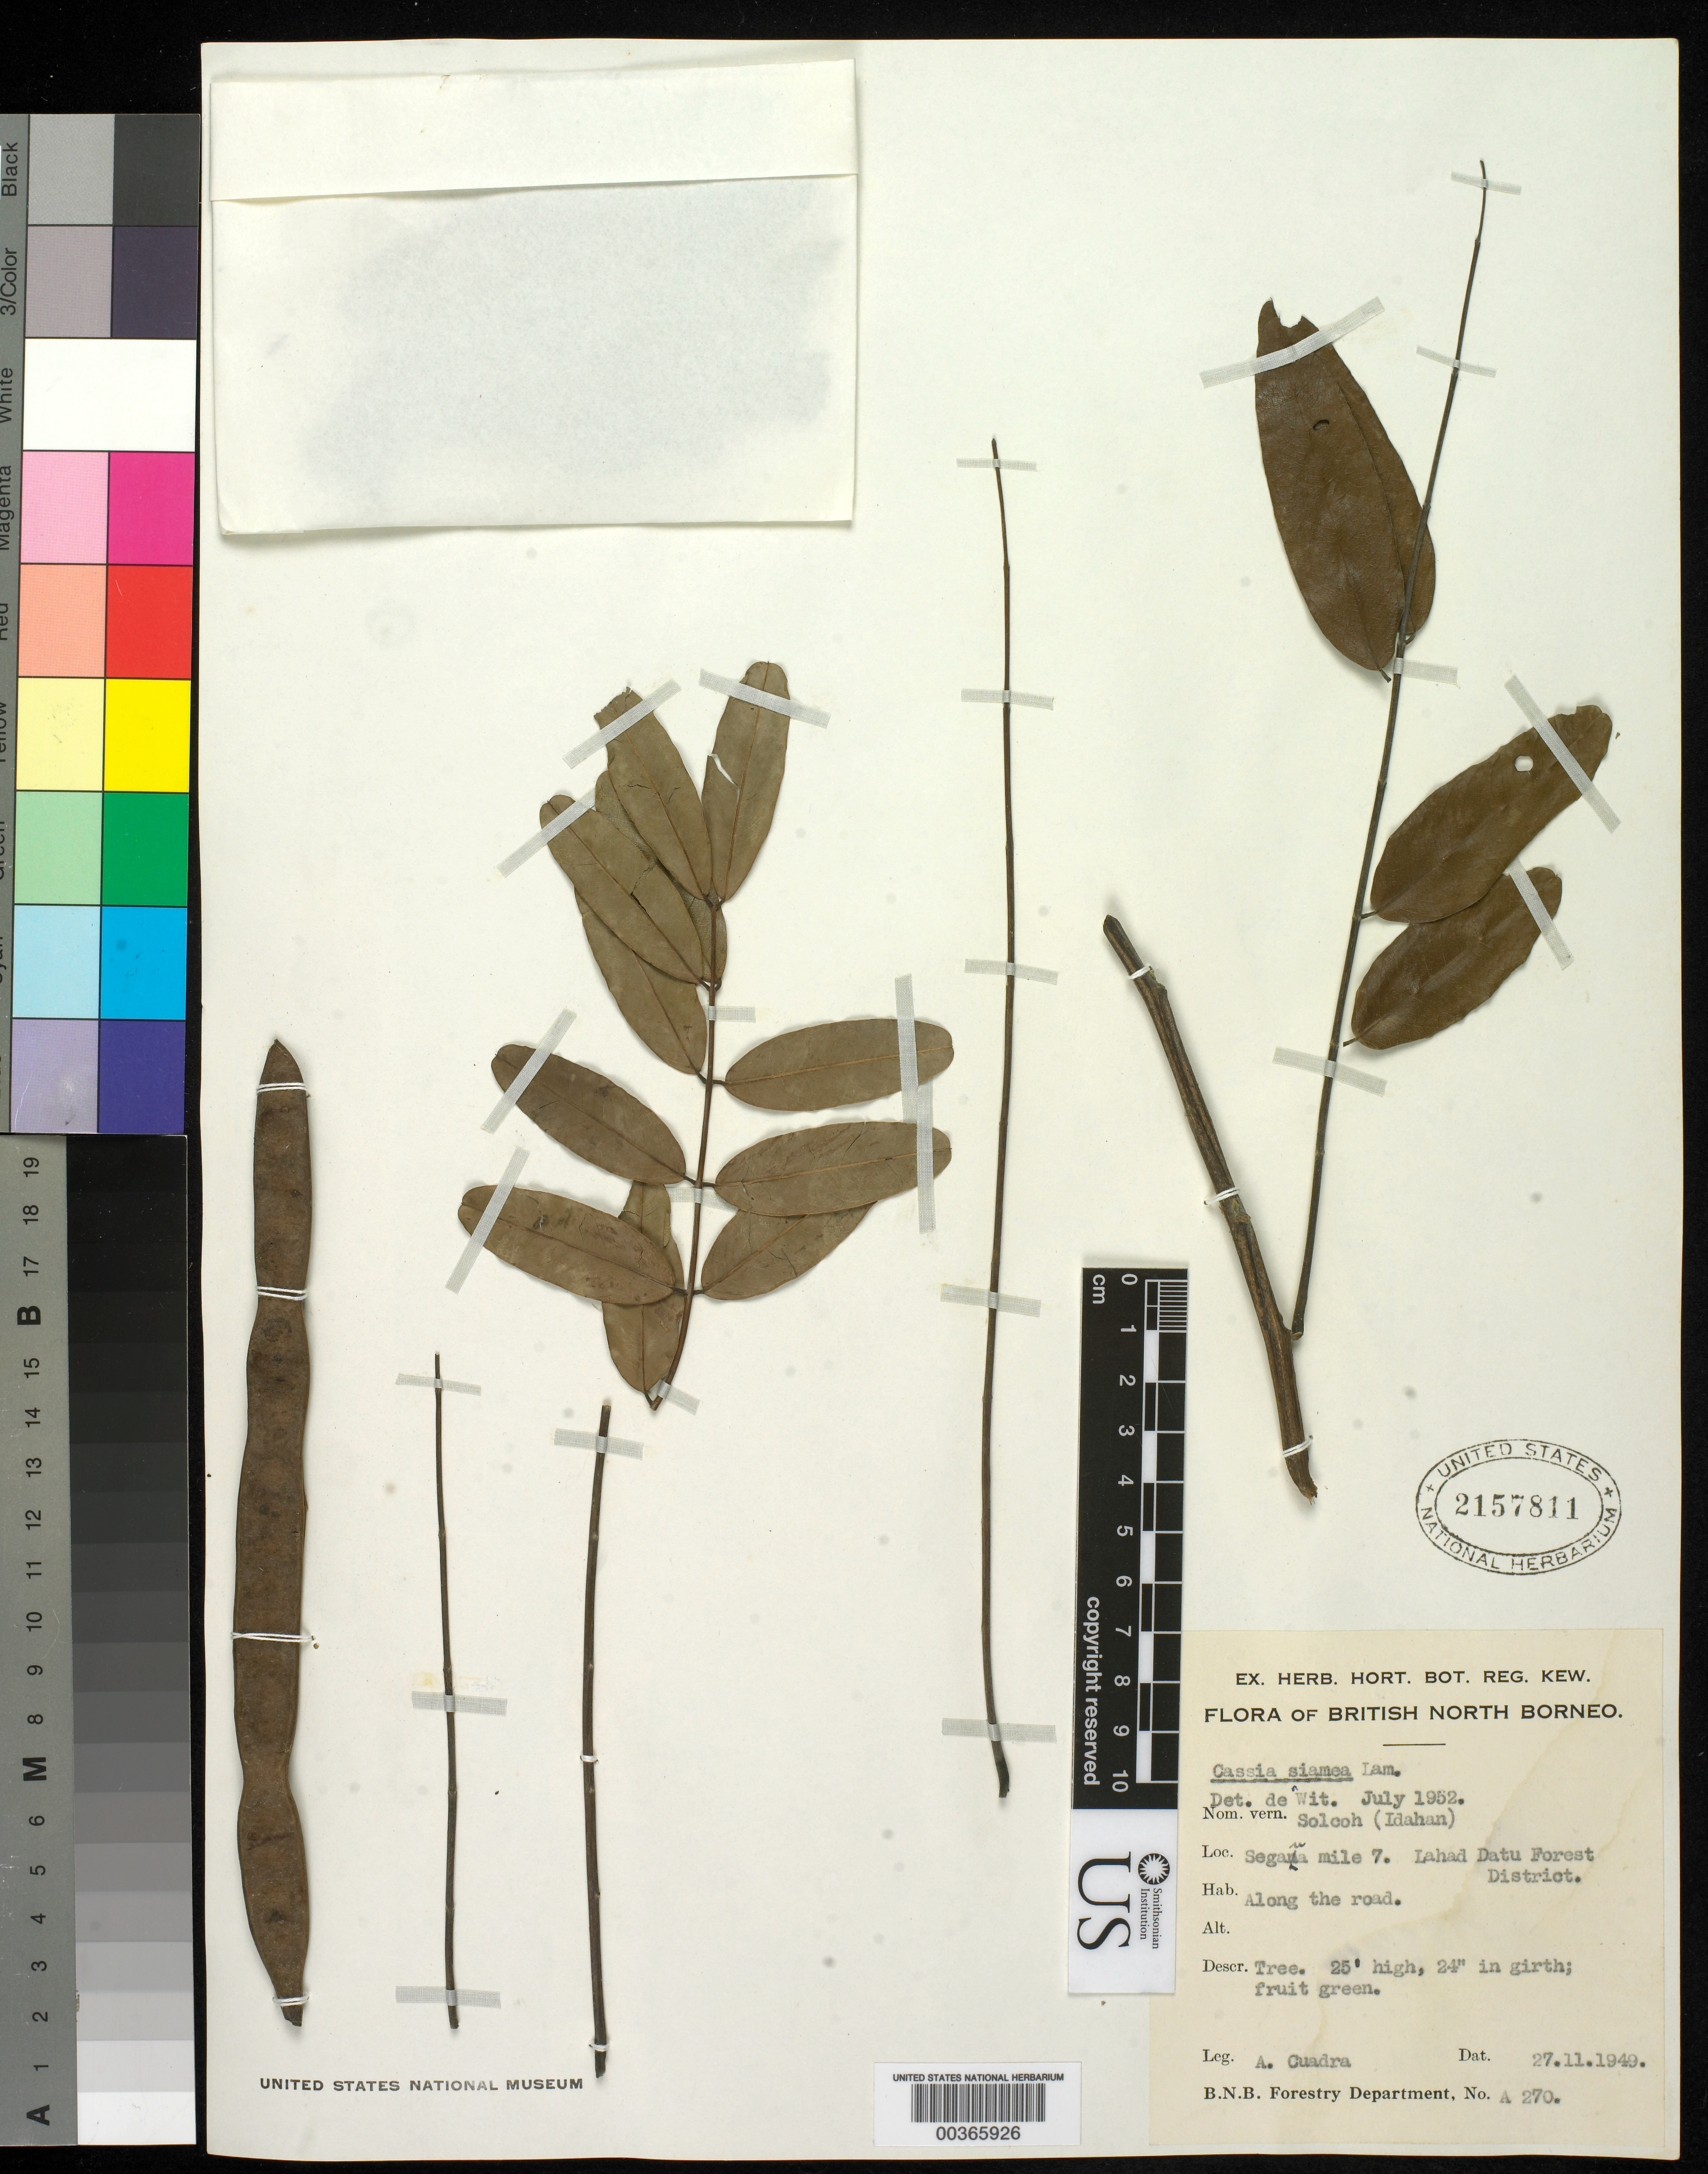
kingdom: Plantae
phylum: Tracheophyta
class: Magnoliopsida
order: Fabales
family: Fabaceae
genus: Senna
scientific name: Senna siamea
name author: (Lam.) H.S. Irwin & Barneby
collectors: A. Cuadra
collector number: A270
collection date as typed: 27 Nov 1949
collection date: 1949-11-27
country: Malaysia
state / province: Sabah (?)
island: Borneo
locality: Segaua mile 7; lahad datu forest dist.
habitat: Along the road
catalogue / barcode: US 2157811